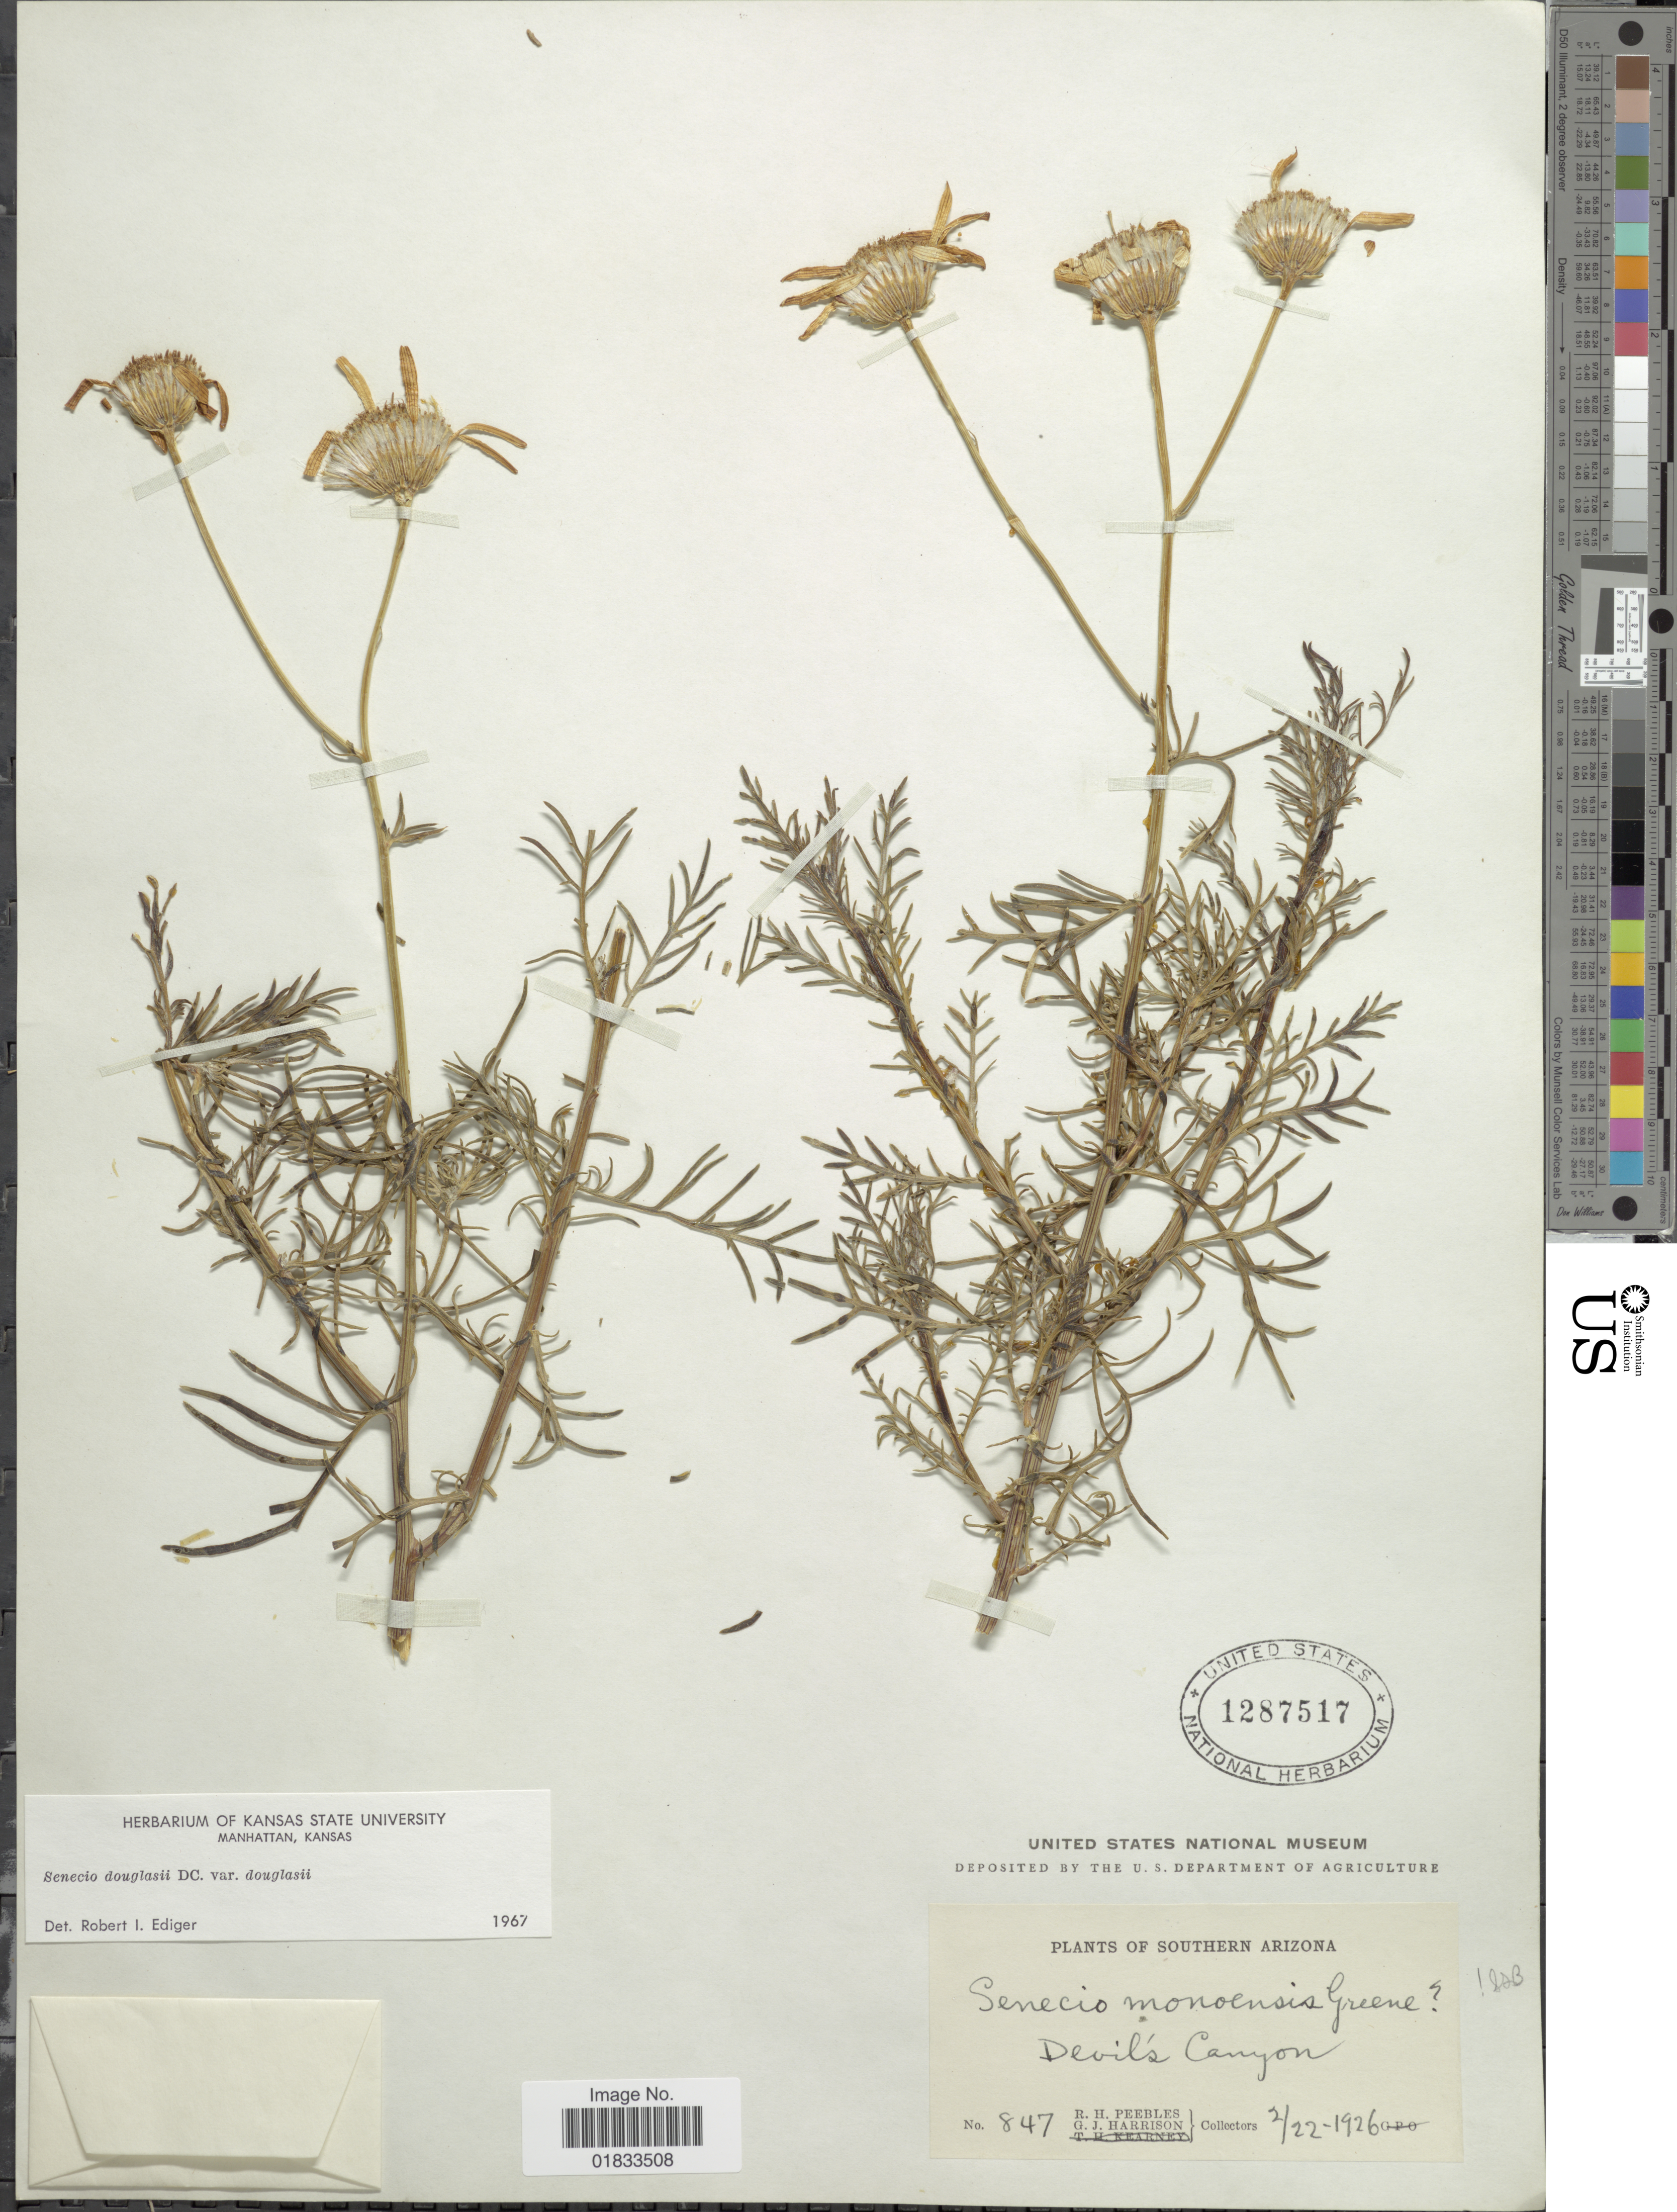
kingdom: Plantae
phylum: Tracheophyta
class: Magnoliopsida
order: Asterales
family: Asteraceae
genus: Senecio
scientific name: Senecio flaccidus var. douglasii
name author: (DC.) B.L. Turner & T.M. Barkley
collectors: R. H. Peebles & G. J. Harrison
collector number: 847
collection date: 1926-02-22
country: United States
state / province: Arizona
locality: Southern Arizona, Devils Canyon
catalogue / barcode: US 1287517